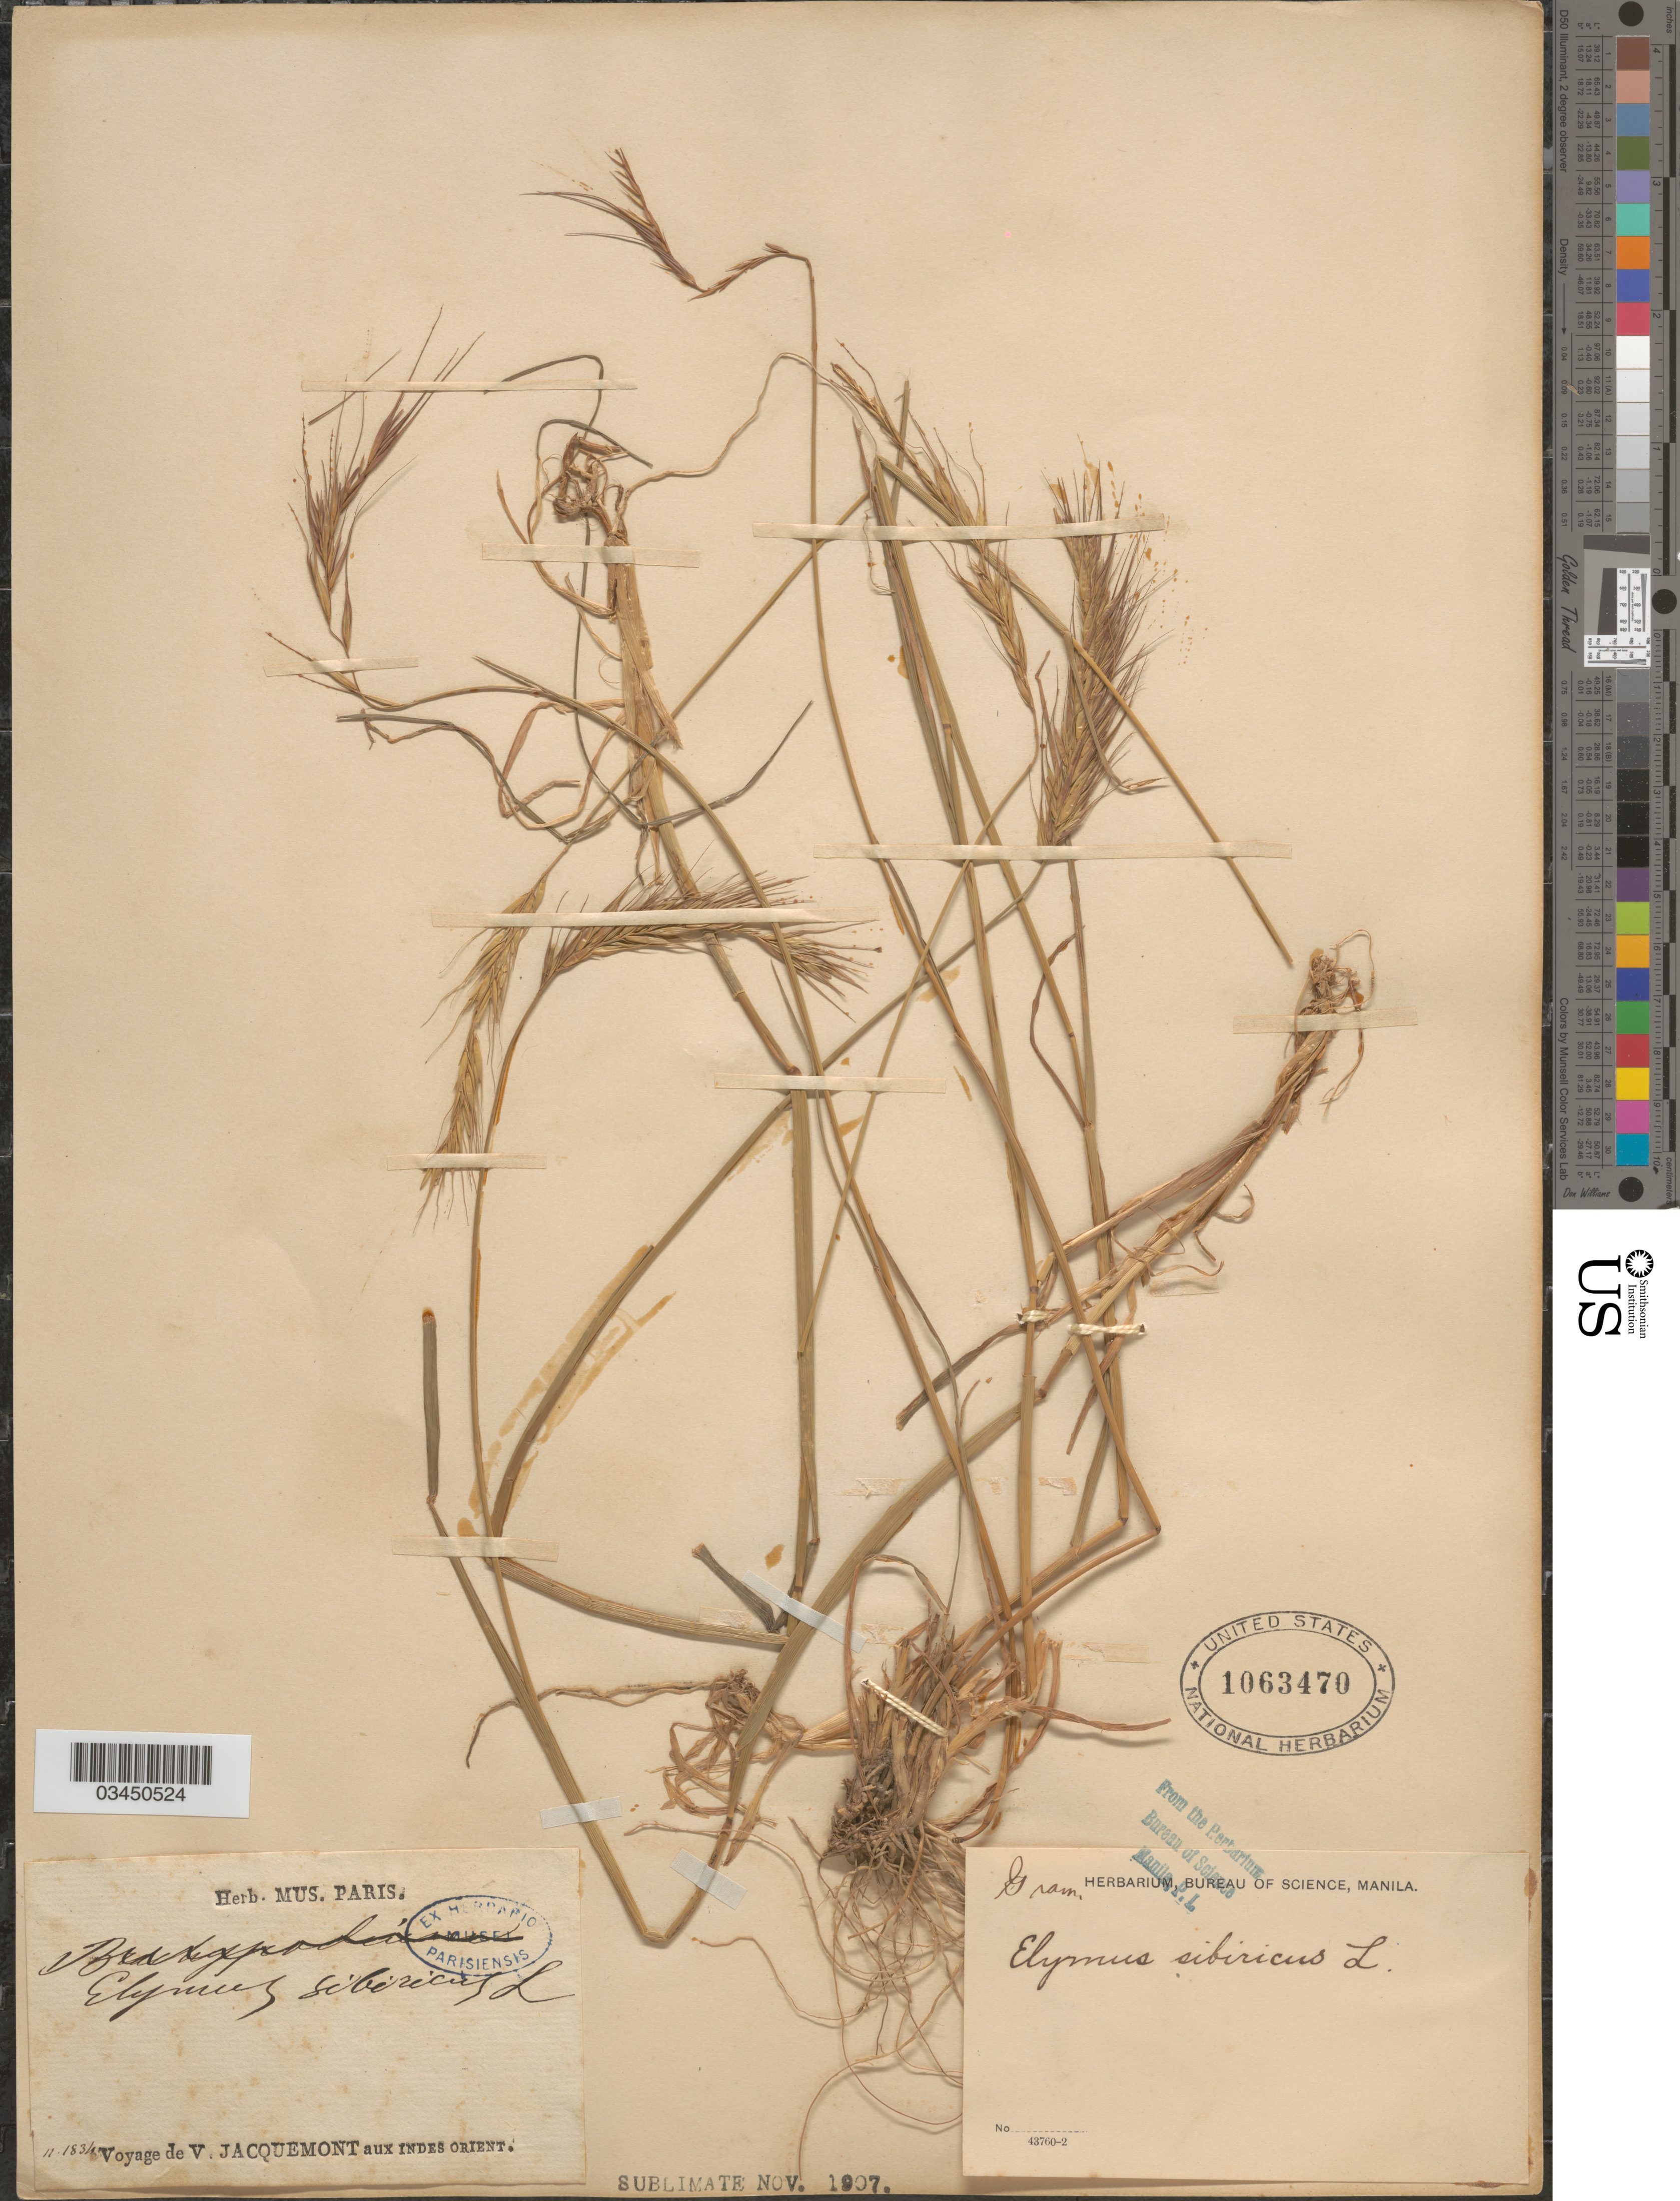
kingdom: Plantae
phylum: Tracheophyta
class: Liliopsida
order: Poales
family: Poaceae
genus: Elymus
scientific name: Elymus nutans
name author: Griseb.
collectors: V. Jacquemont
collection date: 1834-11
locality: Voyage de V. Jacquemont aux Indes Orient.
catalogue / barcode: US 1063470